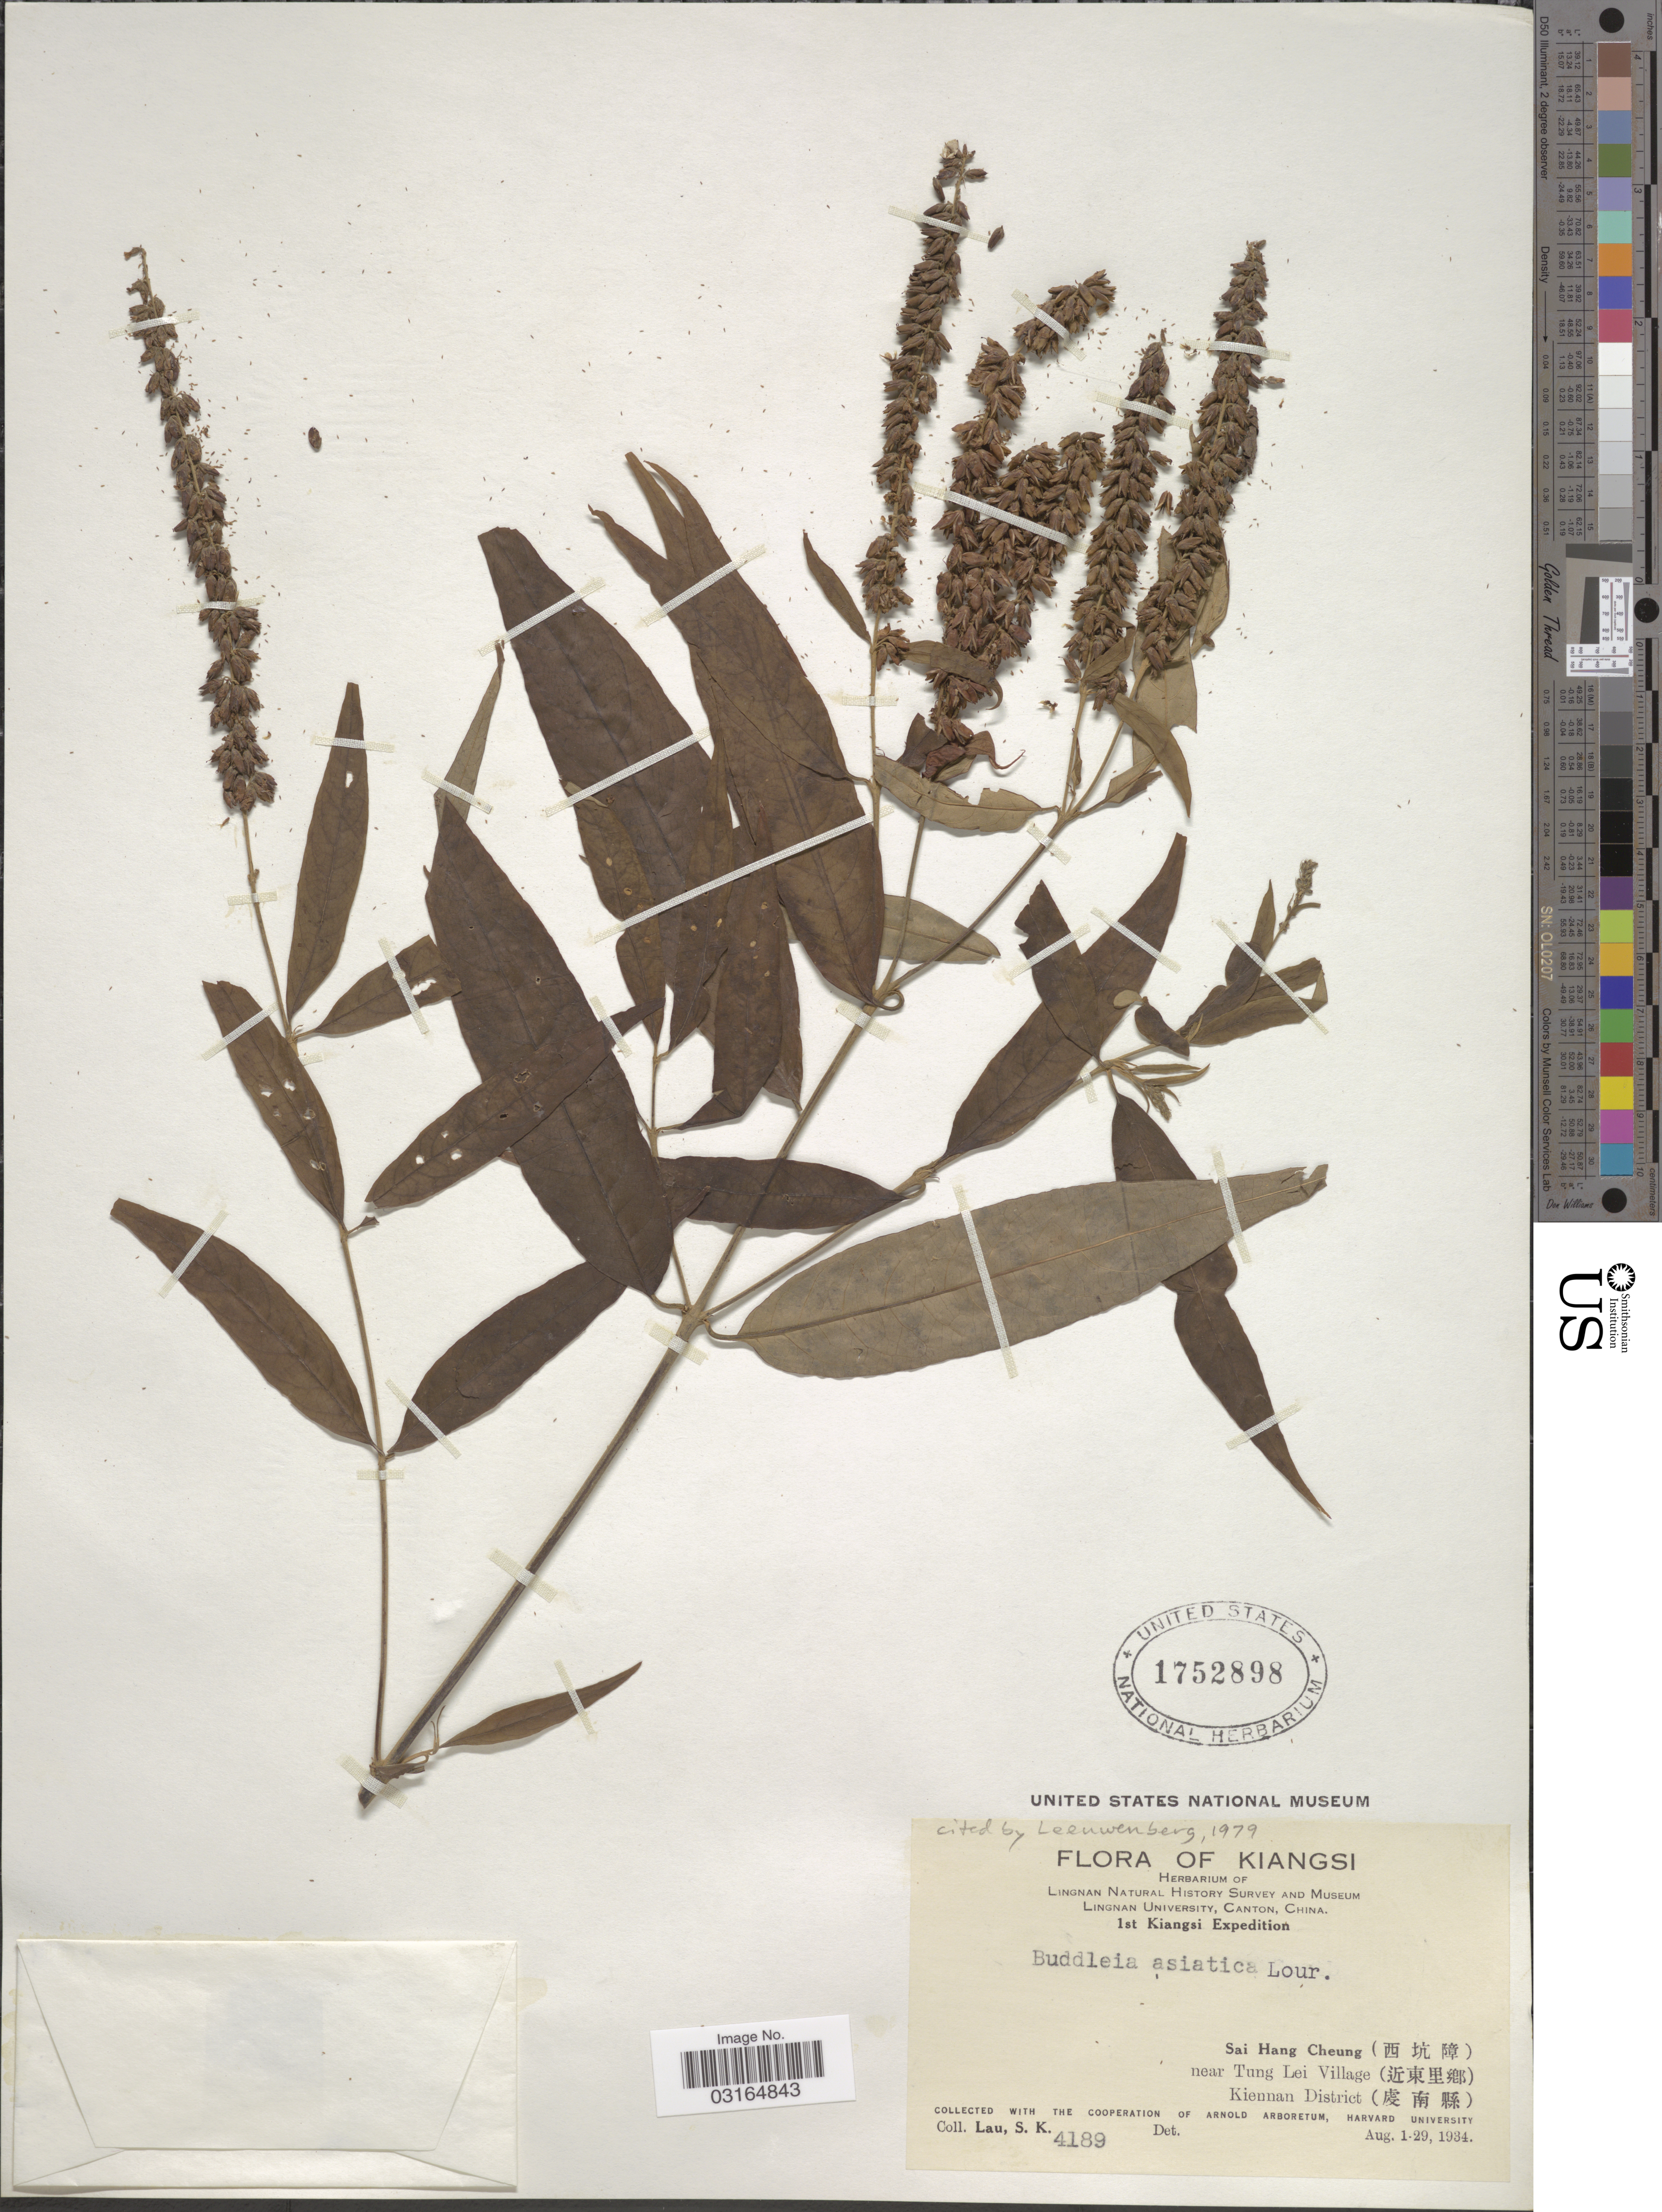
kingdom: Plantae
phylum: Tracheophyta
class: Magnoliopsida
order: Lamiales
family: Scrophulariaceae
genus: Buddleja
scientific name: Buddleja asiatica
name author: Lour.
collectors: S. K. Lau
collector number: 4189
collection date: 1934-08-01/1934-08-29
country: China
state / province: Jiangxi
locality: Kiangsi. Sai Hang Cheung (X) near Tung Lei Village (X) Kiennan District (X).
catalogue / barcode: US 1752898